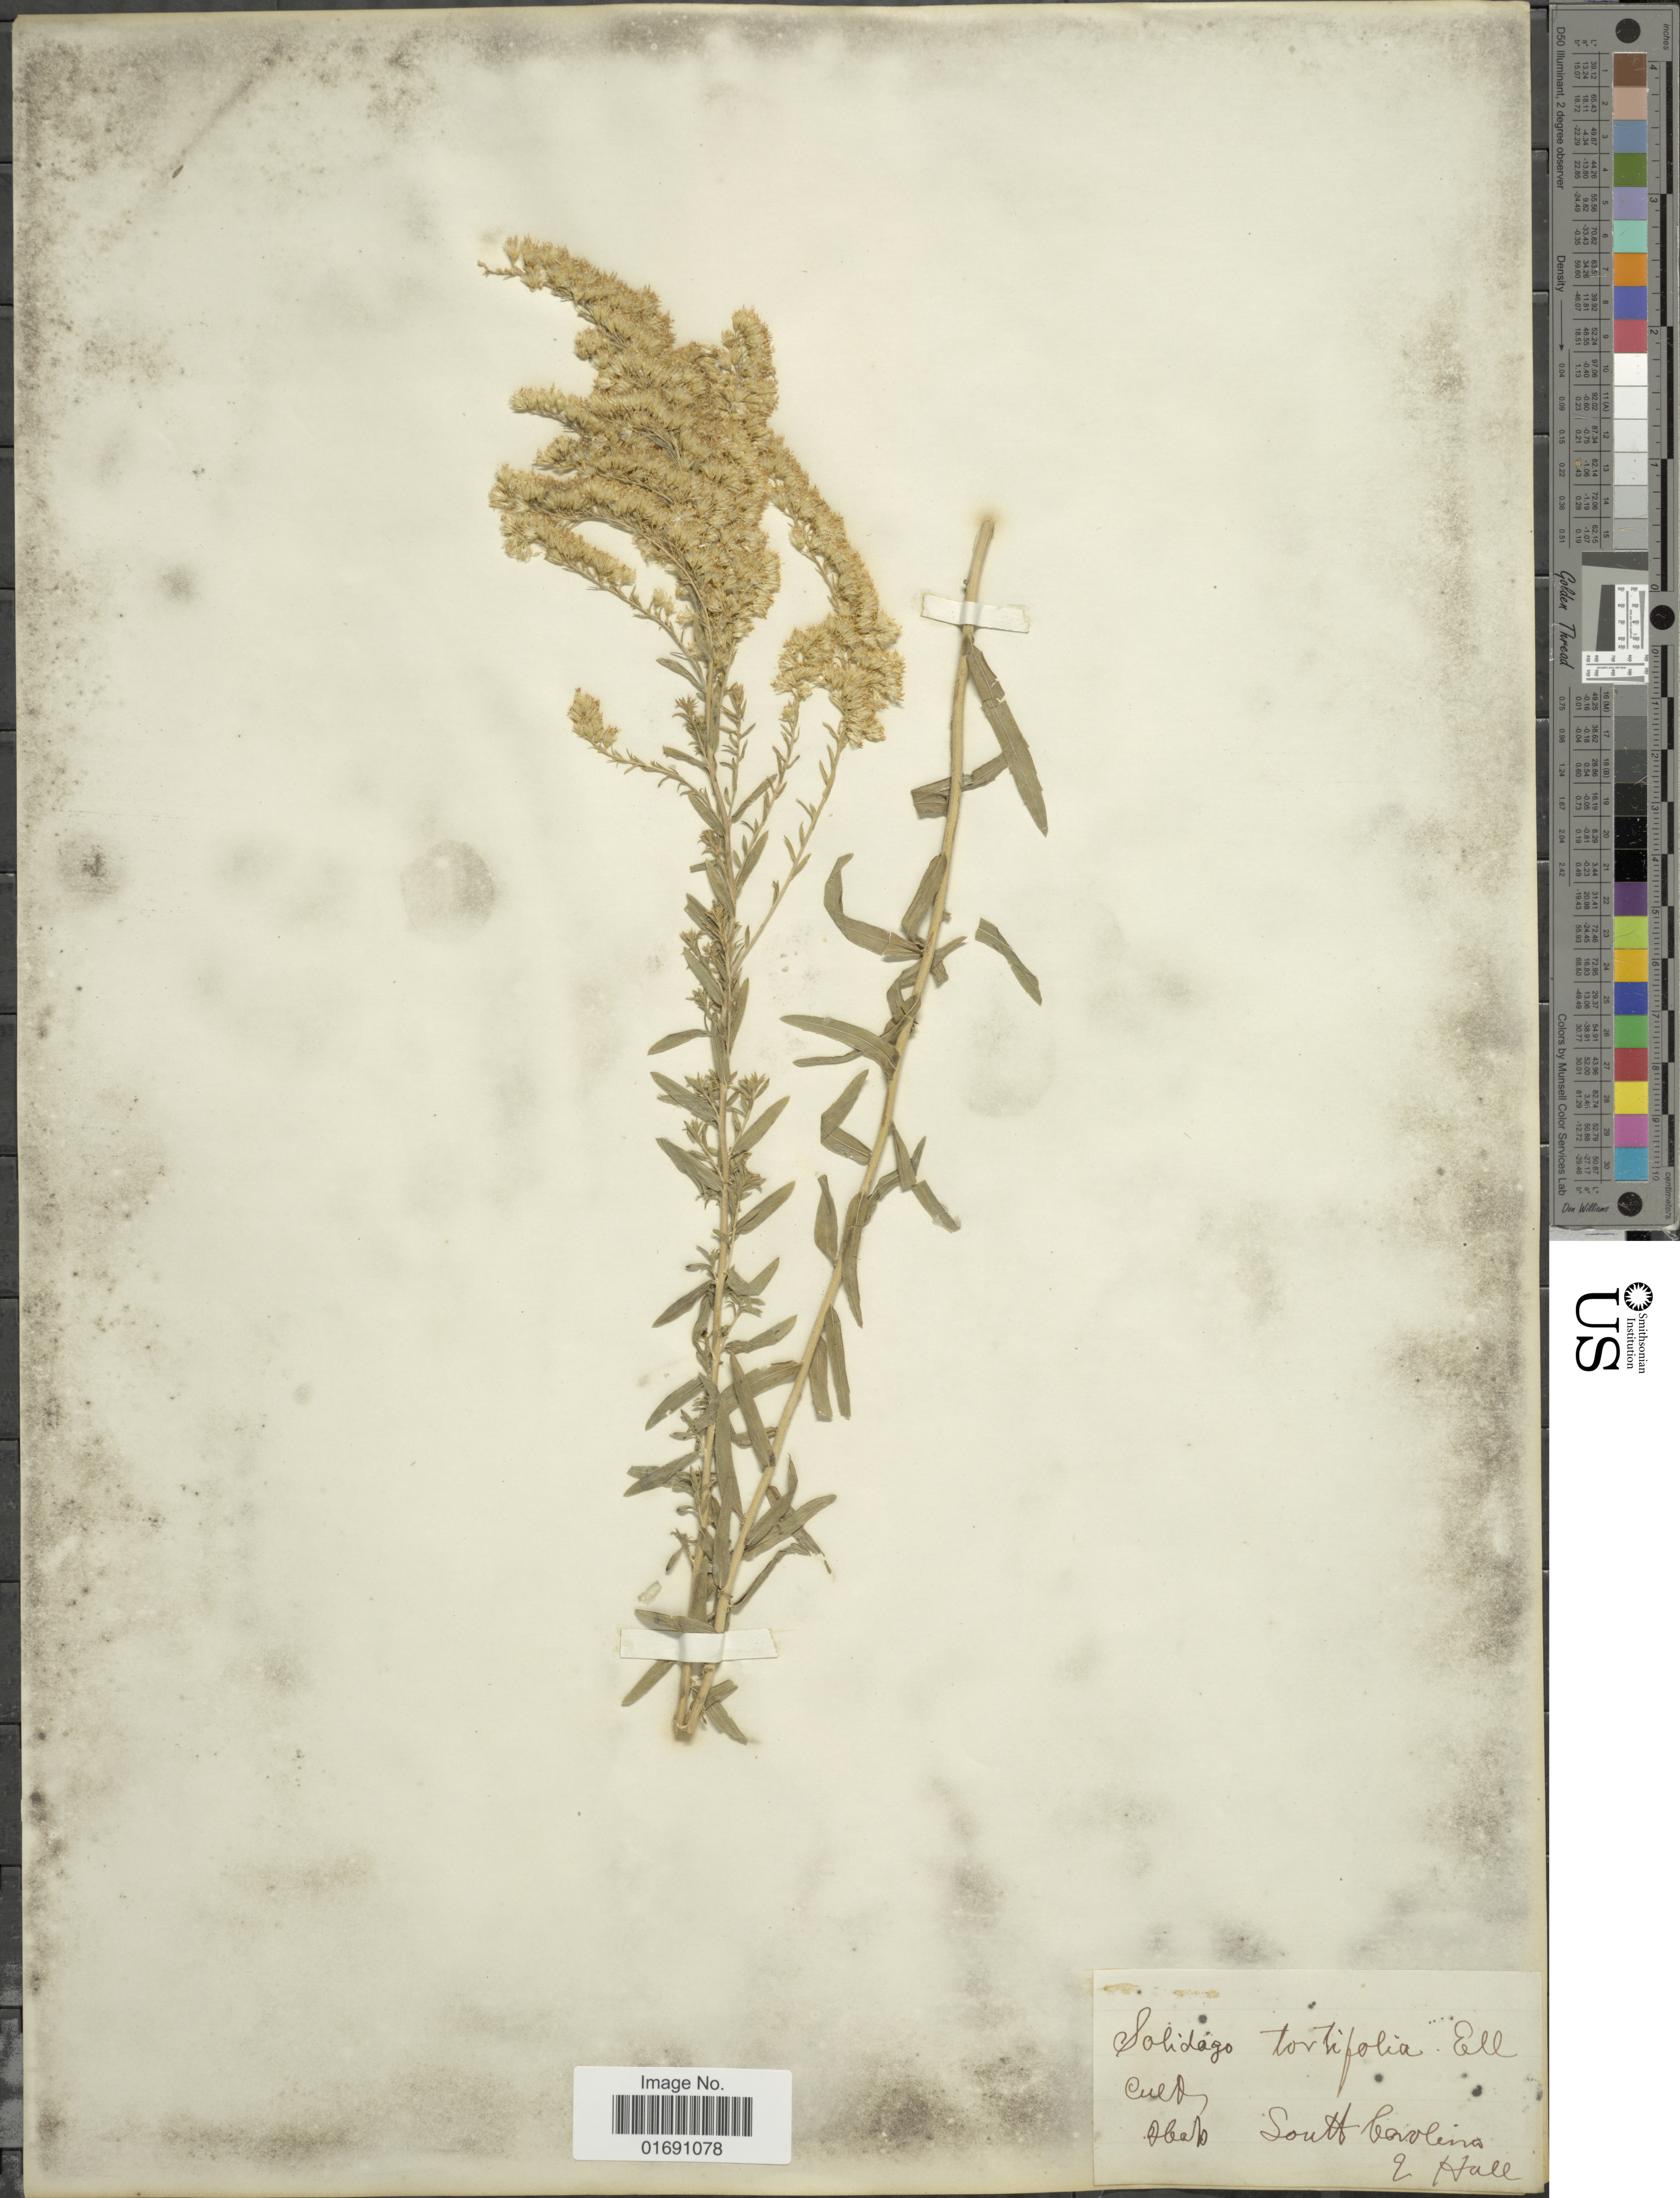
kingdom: Plantae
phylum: Tracheophyta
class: Magnoliopsida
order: Asterales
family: Asteraceae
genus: Solidago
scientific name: Solidago tortifolia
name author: Elliott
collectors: E. Hall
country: United States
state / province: South Carolina